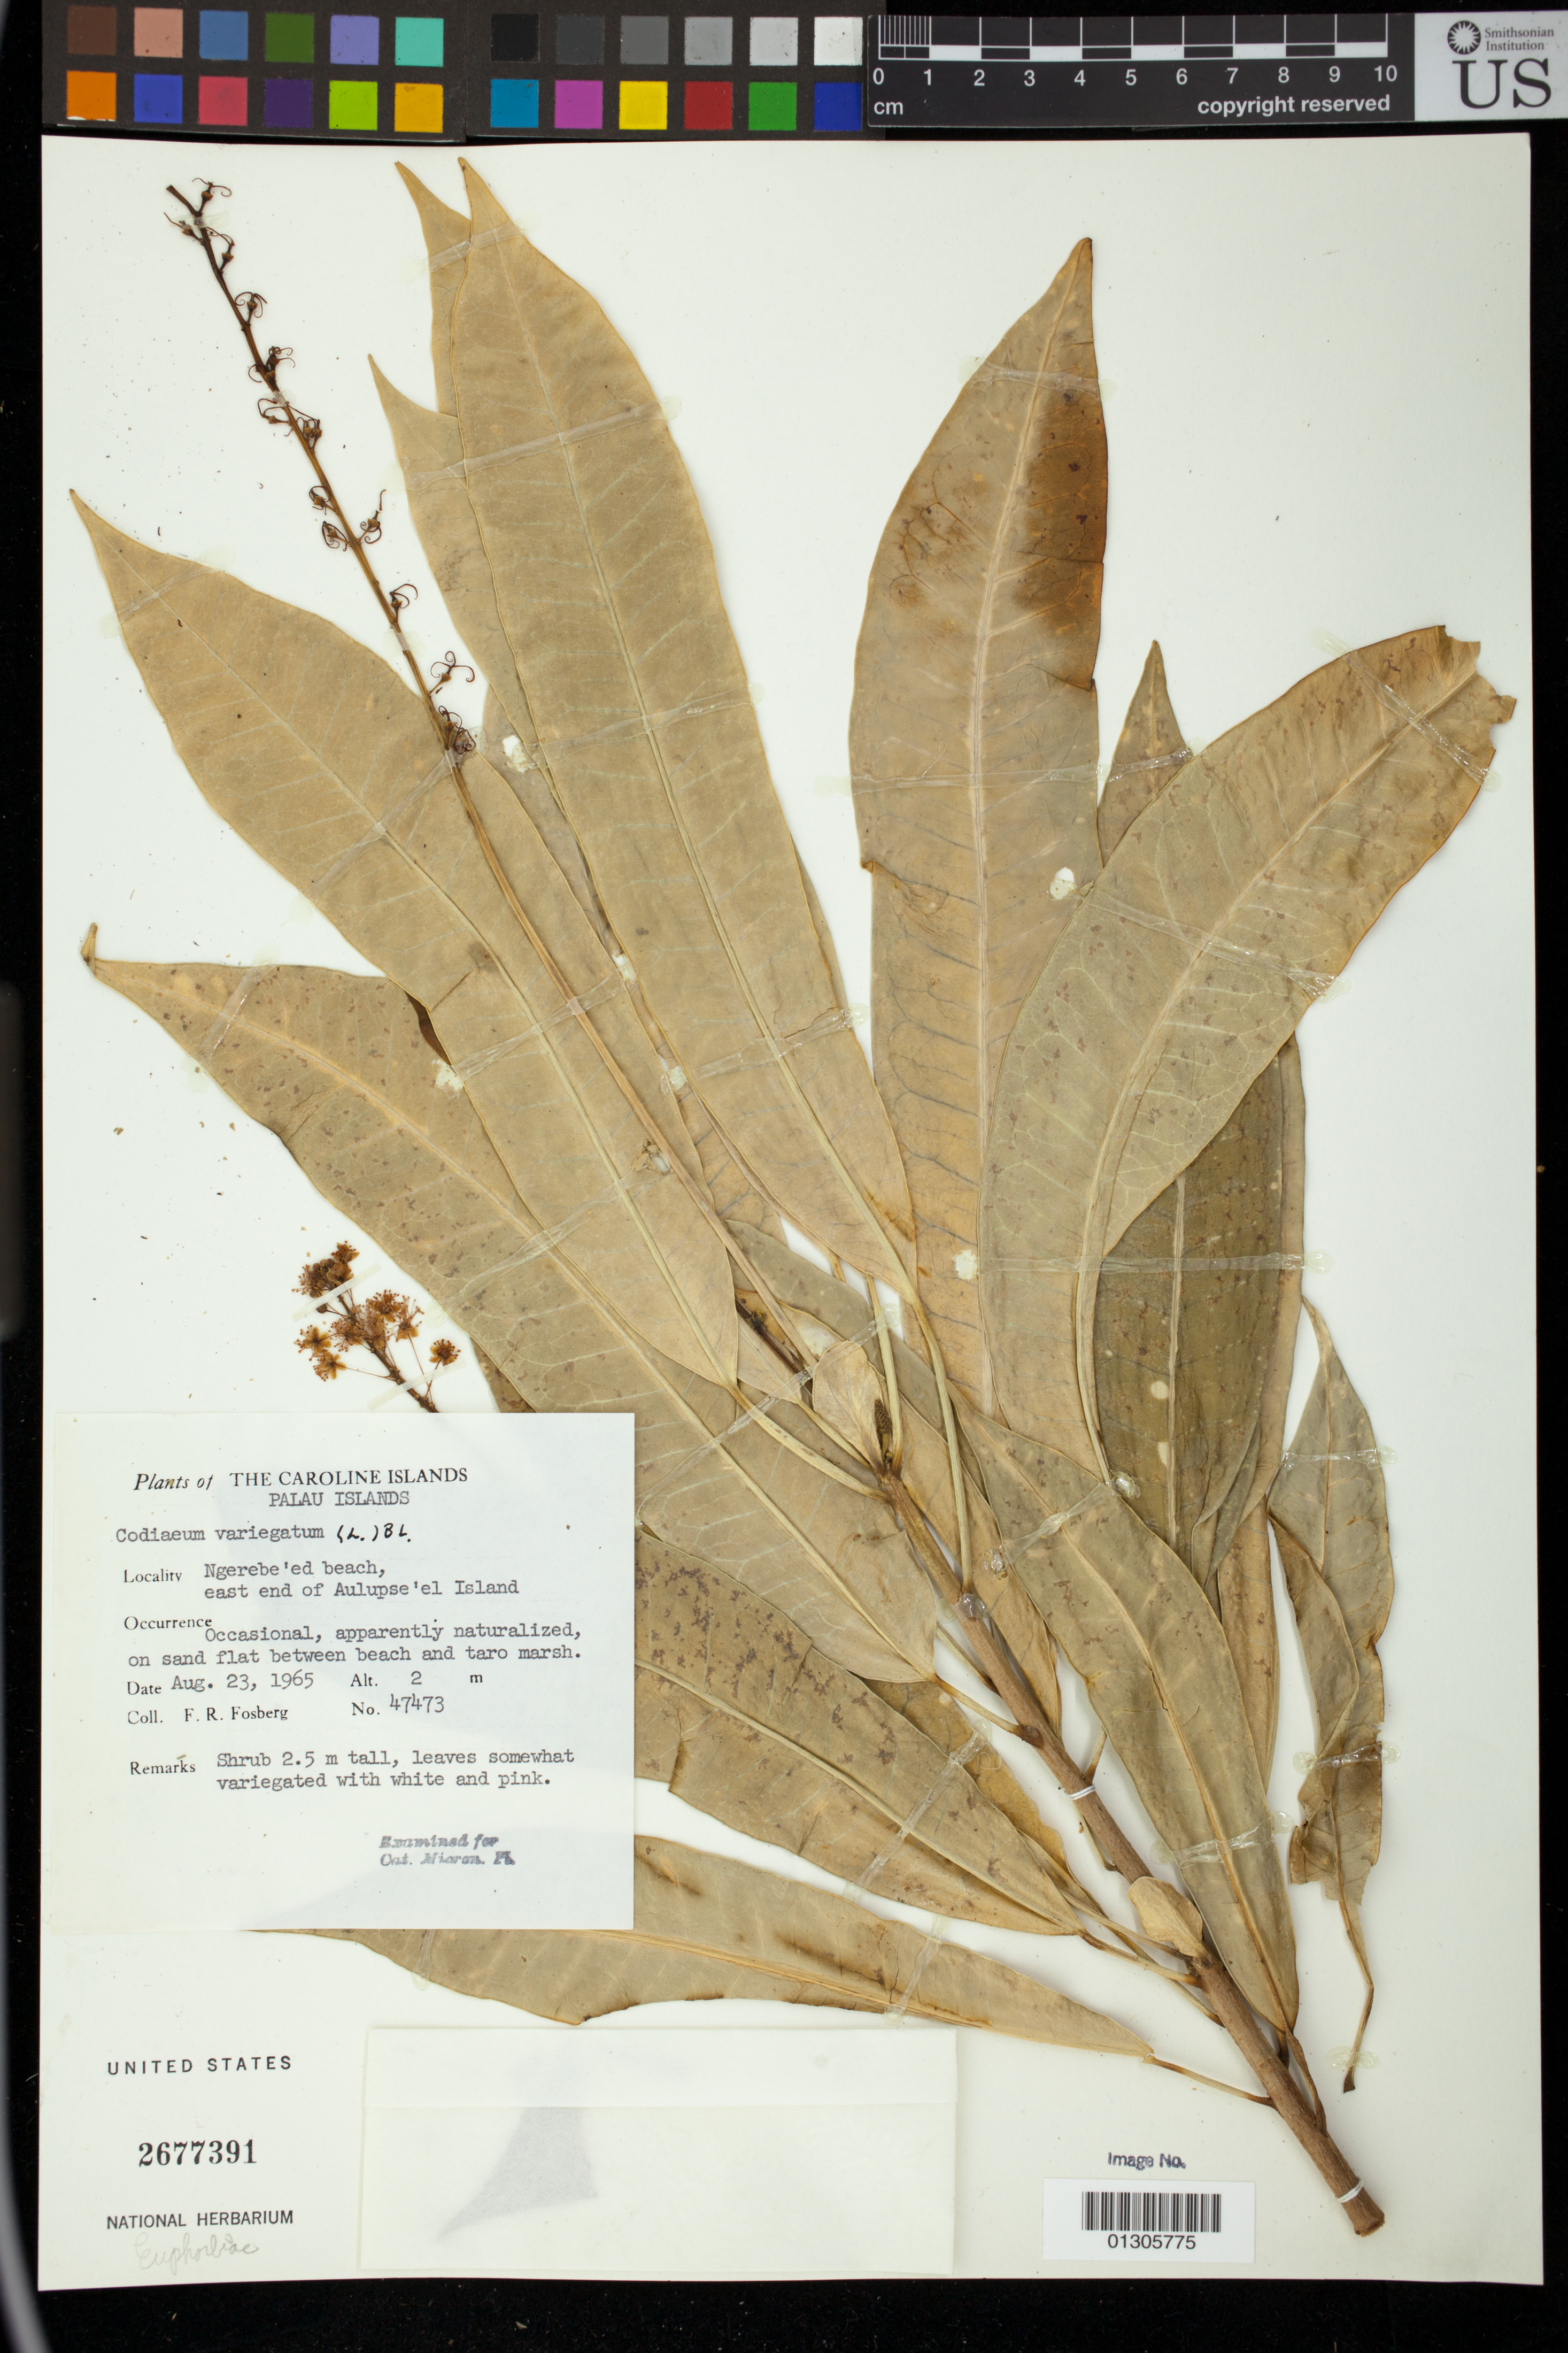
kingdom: Plantae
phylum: Tracheophyta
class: Magnoliopsida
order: Malpighiales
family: Euphorbiaceae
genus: Codiaeum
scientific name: Codiaeum variegatum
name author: (L.) Rumph. ex A. Juss.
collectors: F. R. Fosberg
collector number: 47473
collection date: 1965-08-23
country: Palau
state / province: Koror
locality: Ngerebe'ed beach, east end of Aulupse'el Island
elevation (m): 2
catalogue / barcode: US 2677391